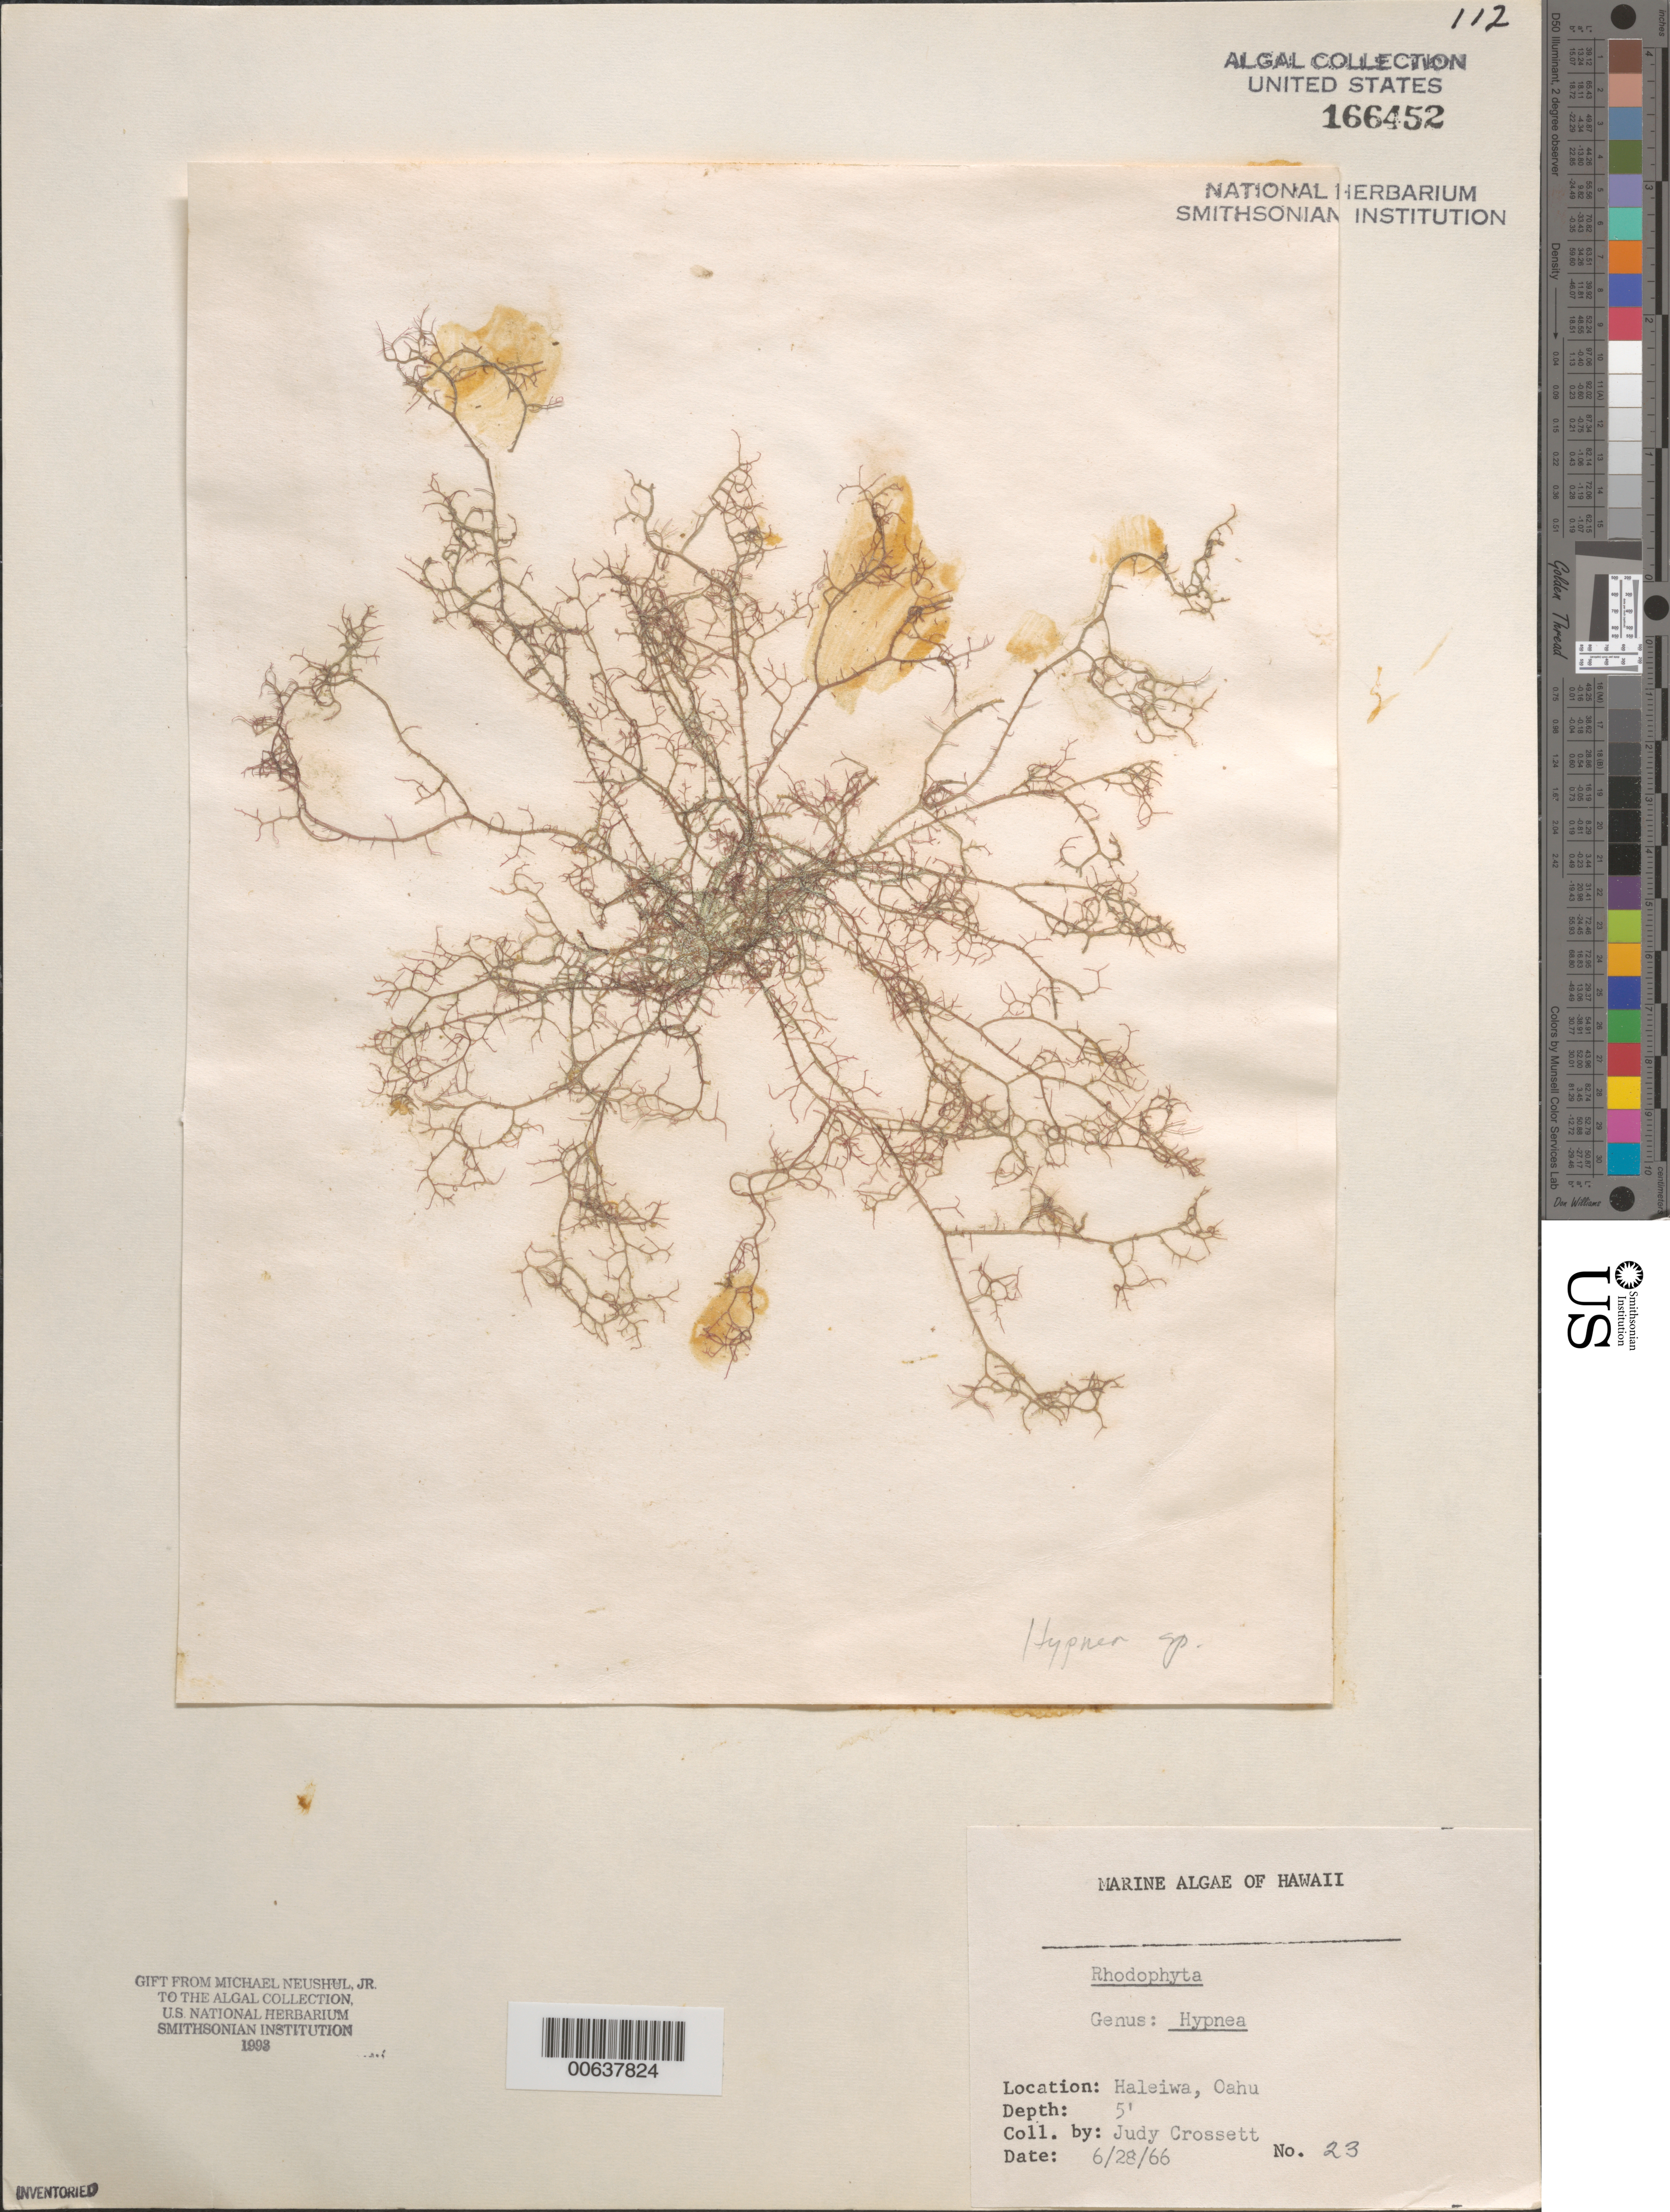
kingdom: Plantae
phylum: Rhodophyta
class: Florideophyceae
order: Gigartinales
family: Cystocloniaceae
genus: Hypnea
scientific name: Hypnea sp.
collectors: J. Crossett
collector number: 23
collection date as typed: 28 Jun 1966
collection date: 1966-06-28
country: United States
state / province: Hawaii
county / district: Honolulu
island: Oahu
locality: Haleiwa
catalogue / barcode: US 166452